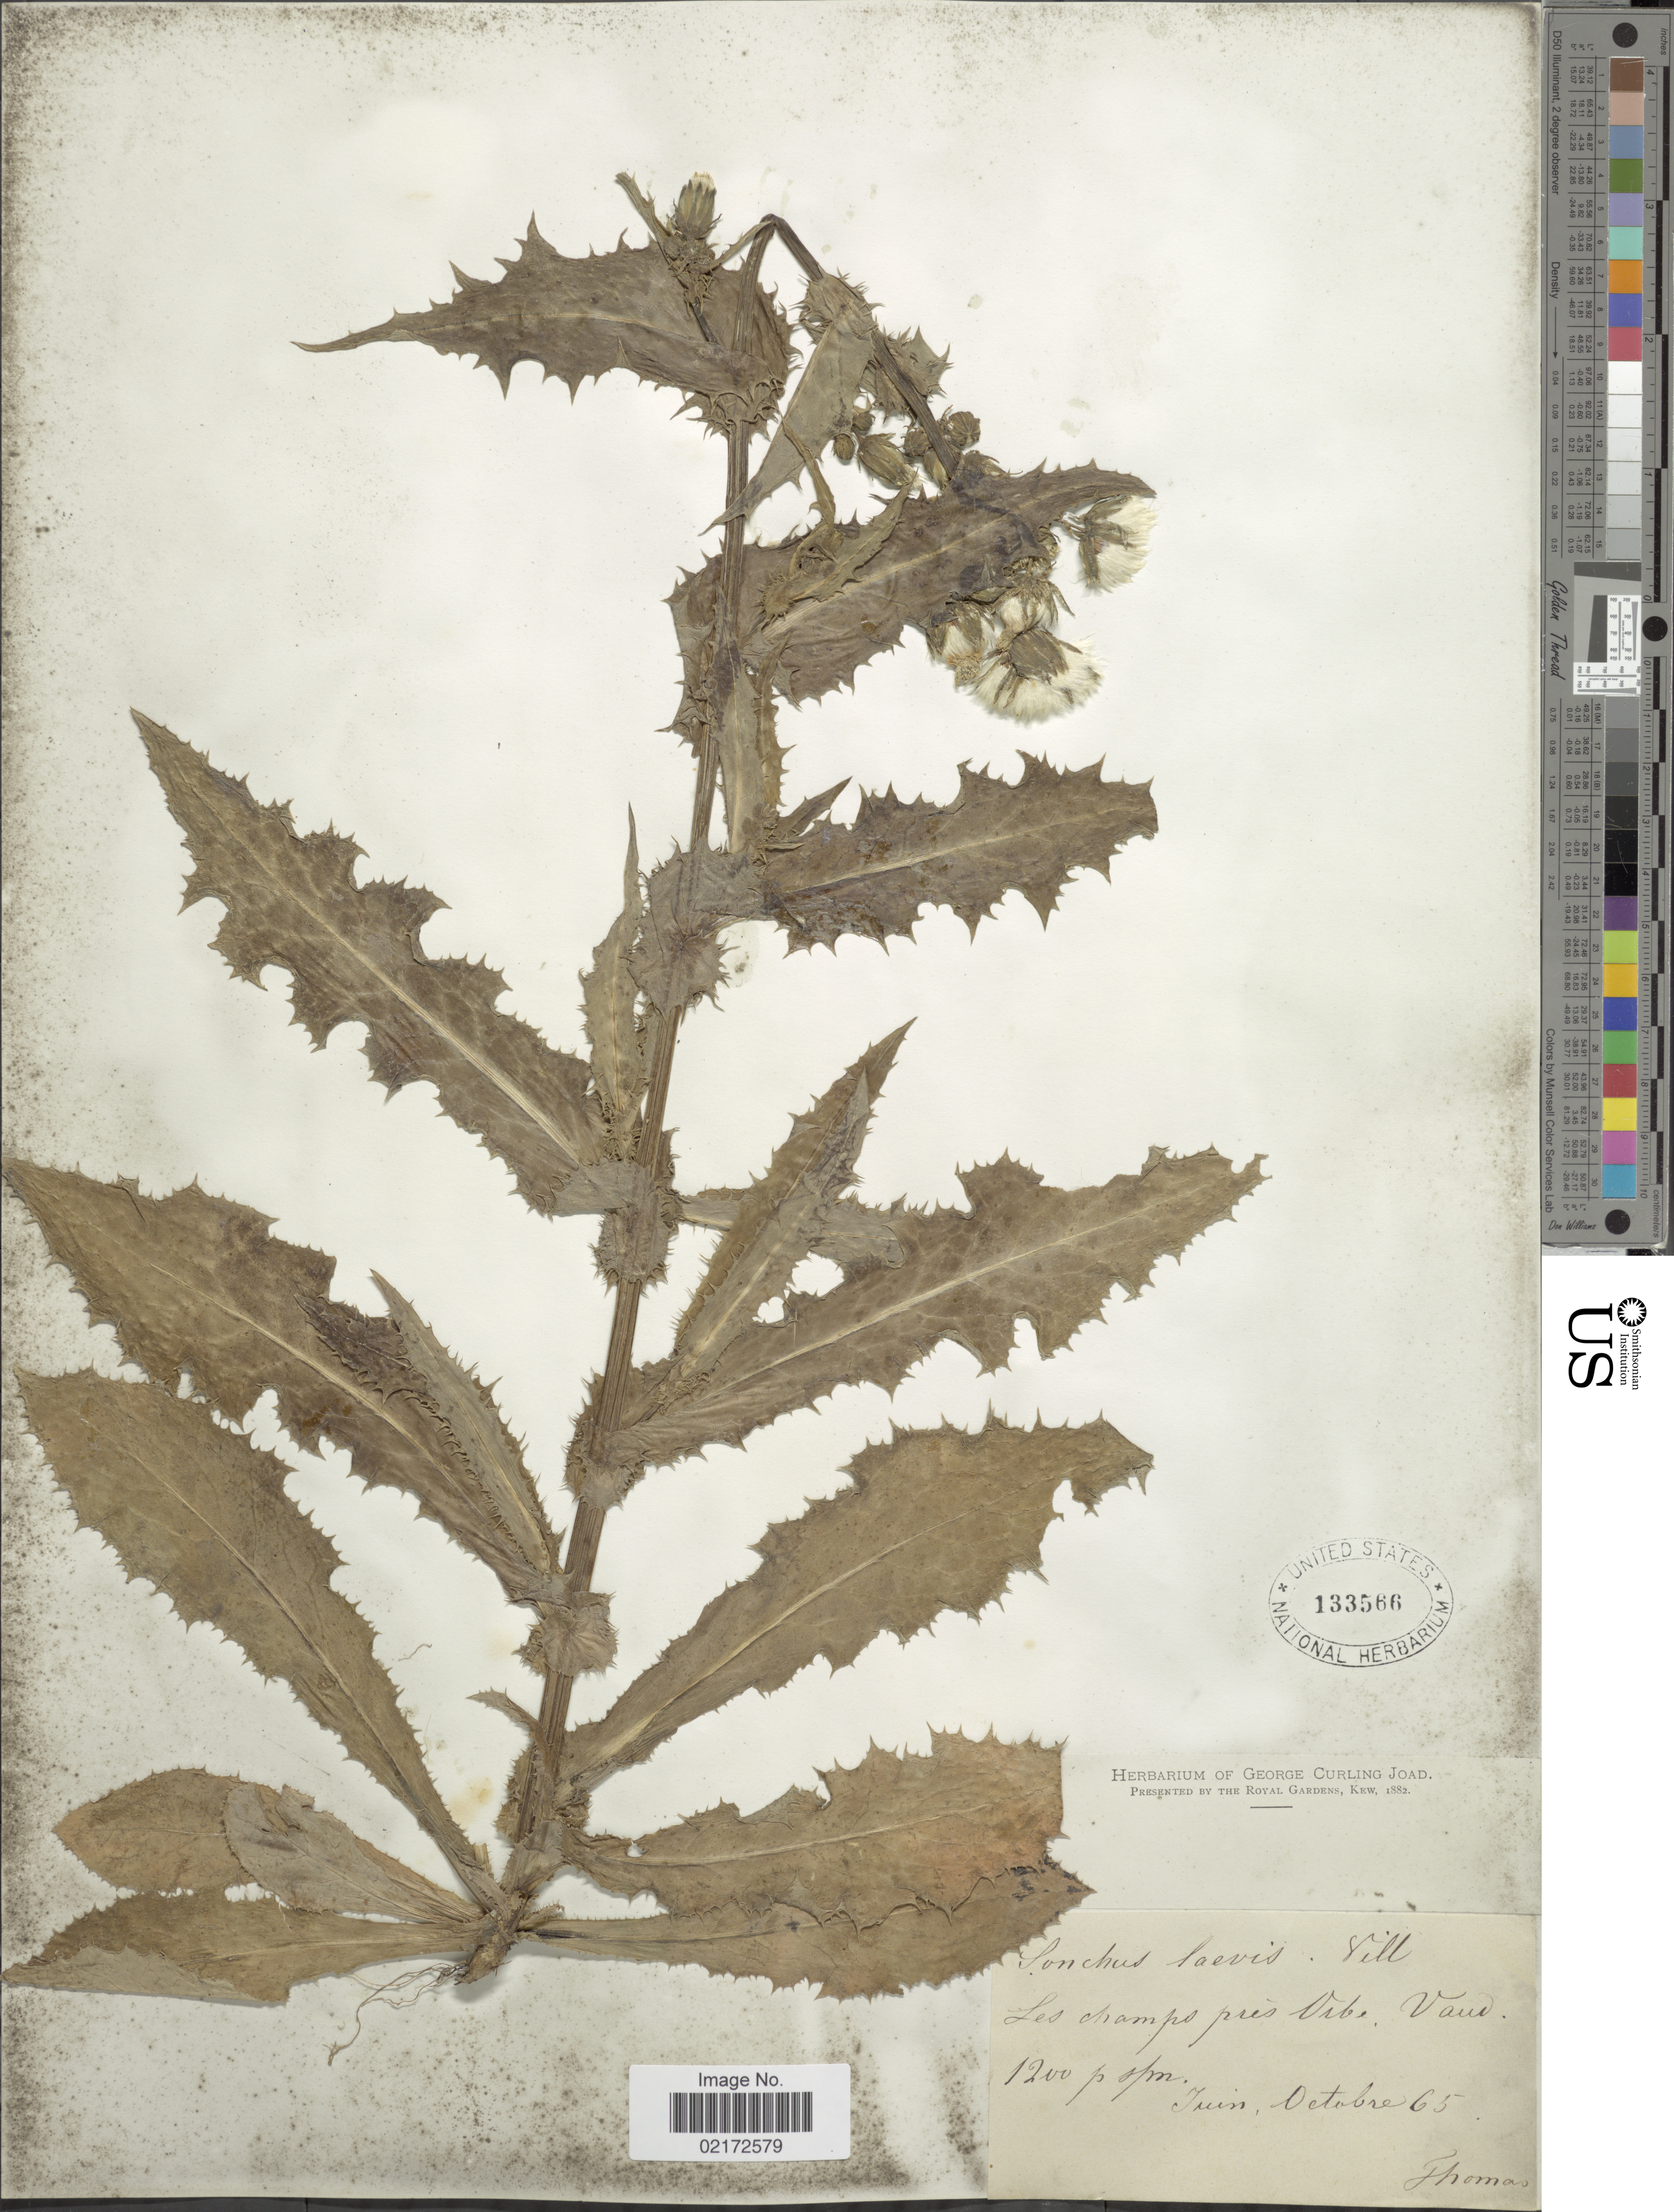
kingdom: Plantae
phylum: Tracheophyta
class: Magnoliopsida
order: Asterales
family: Asteraceae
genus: Sonchus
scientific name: Sonchus laevis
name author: B. Sloane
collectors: -- Thomas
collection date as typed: Transcribed d/m/y: /6/65 to /10/65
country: Switzerland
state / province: Vaud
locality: Les champs près Oibe, Vaud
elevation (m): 366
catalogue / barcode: US 133566